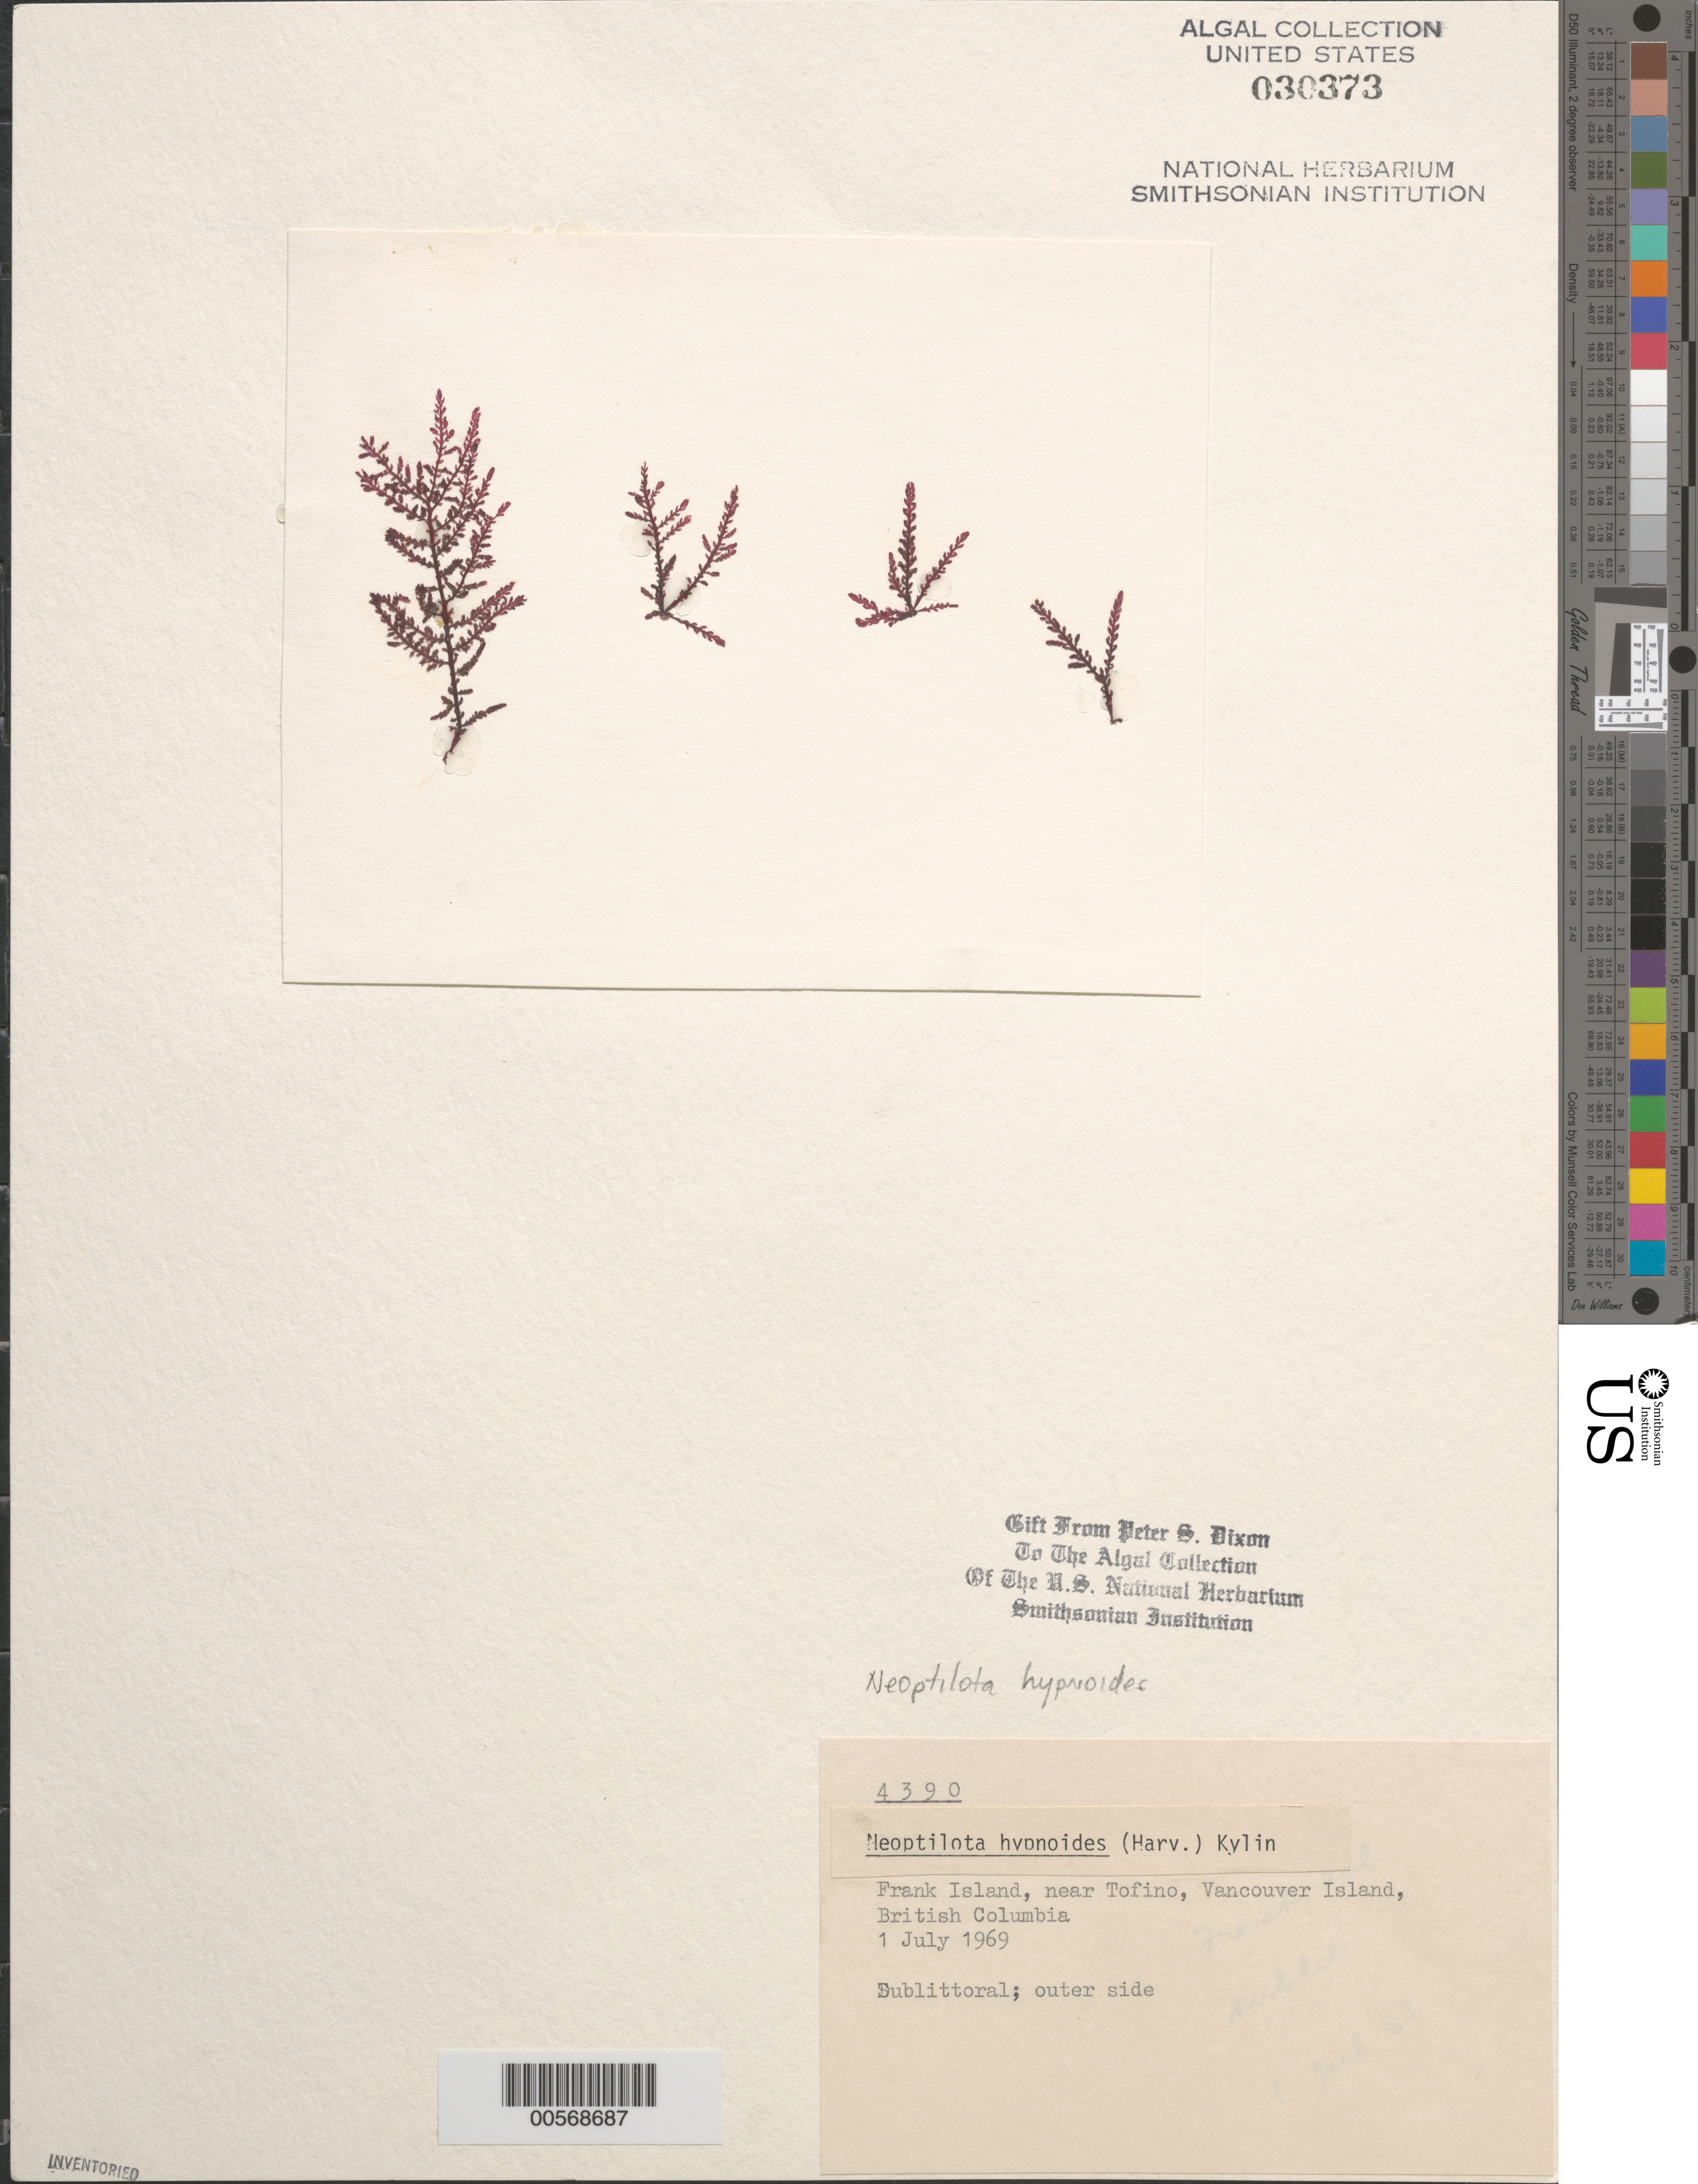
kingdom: Plantae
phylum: Rhodophyta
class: Florideophyceae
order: Ceramiales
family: Wrangeliaceae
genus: Ptilota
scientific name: Ptilota hypnoides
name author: Harv. in Hook. & Arn.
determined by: Algae name updating Project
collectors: P. S. Dixon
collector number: PSD 4390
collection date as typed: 01 Jul 1969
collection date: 1969-07-01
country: Canada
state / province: British Columbia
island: Frank Island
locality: Near Tofino, Vancouver Island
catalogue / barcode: US 30373